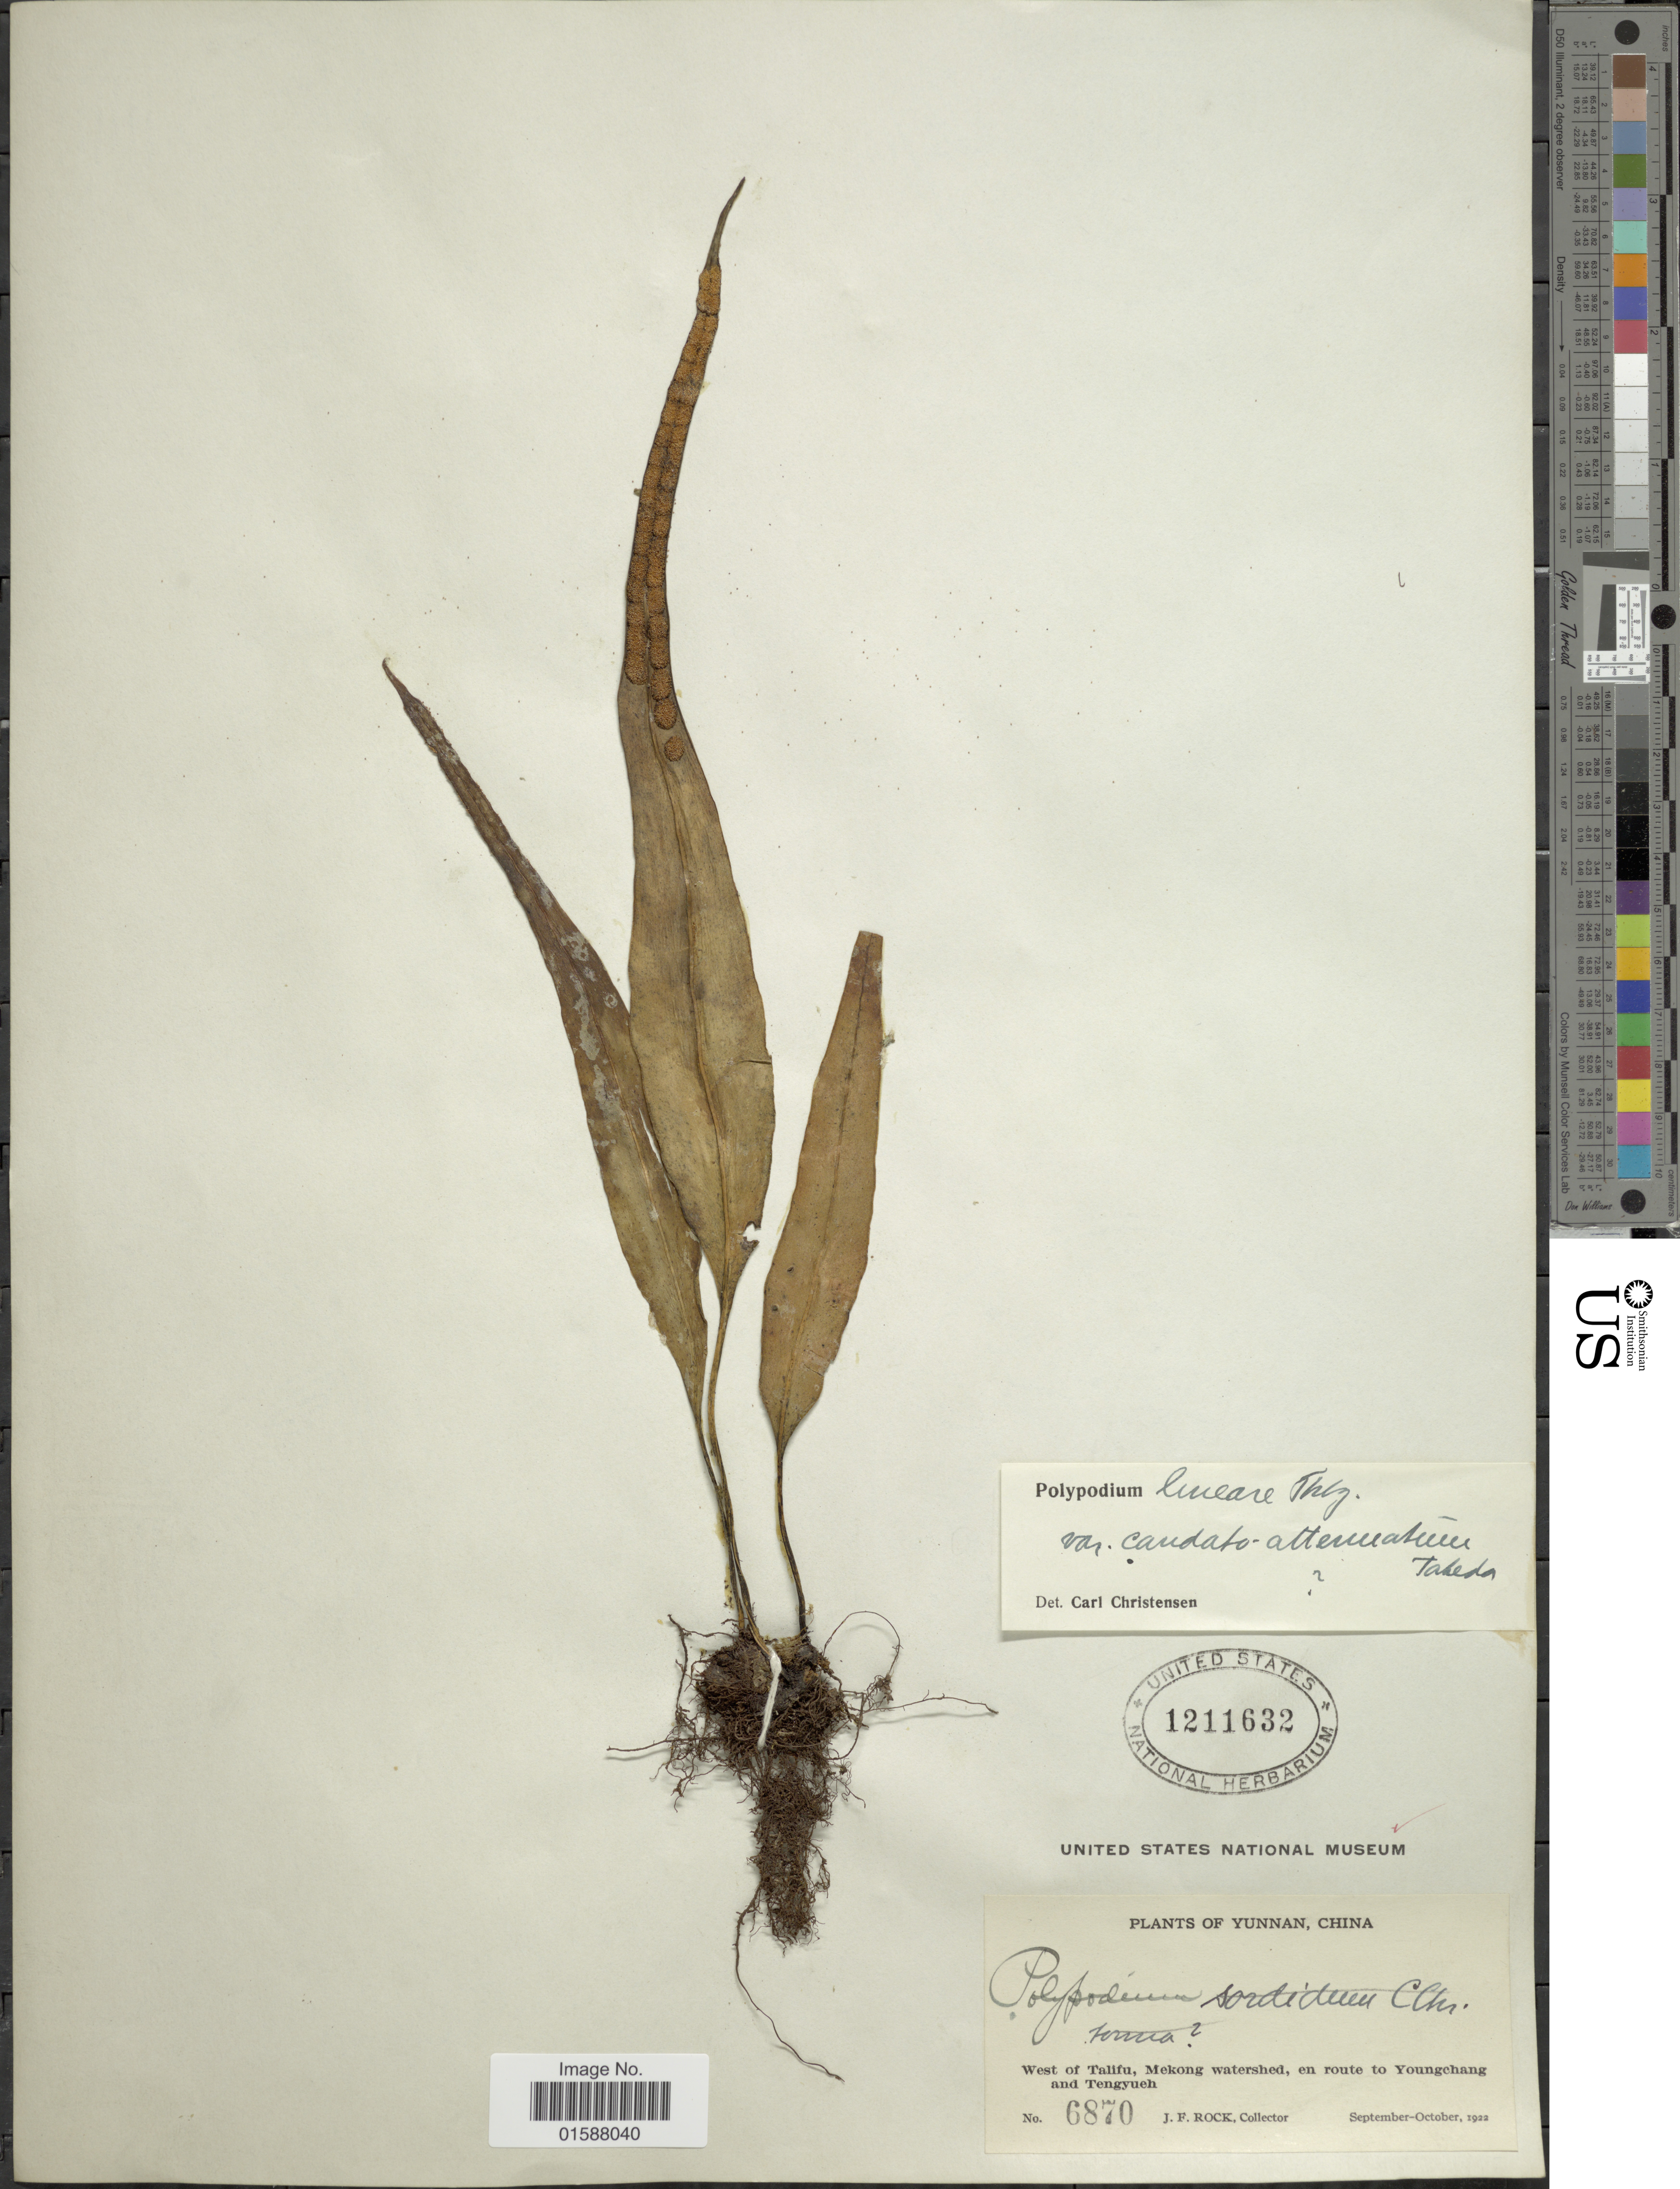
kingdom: Plantae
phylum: Tracheophyta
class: Polypodiopsida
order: Polypodiales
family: Polypodiaceae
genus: Lepisorus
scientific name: Lepisorus thunbergianus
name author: (Kaulf.) Ching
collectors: J. Rock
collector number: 6870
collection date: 1922-09/1922-10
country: China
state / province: Yunnan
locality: West of Talifu, Mekong watershed, en route to Youngchang and Tengyueh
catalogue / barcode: US 1211632